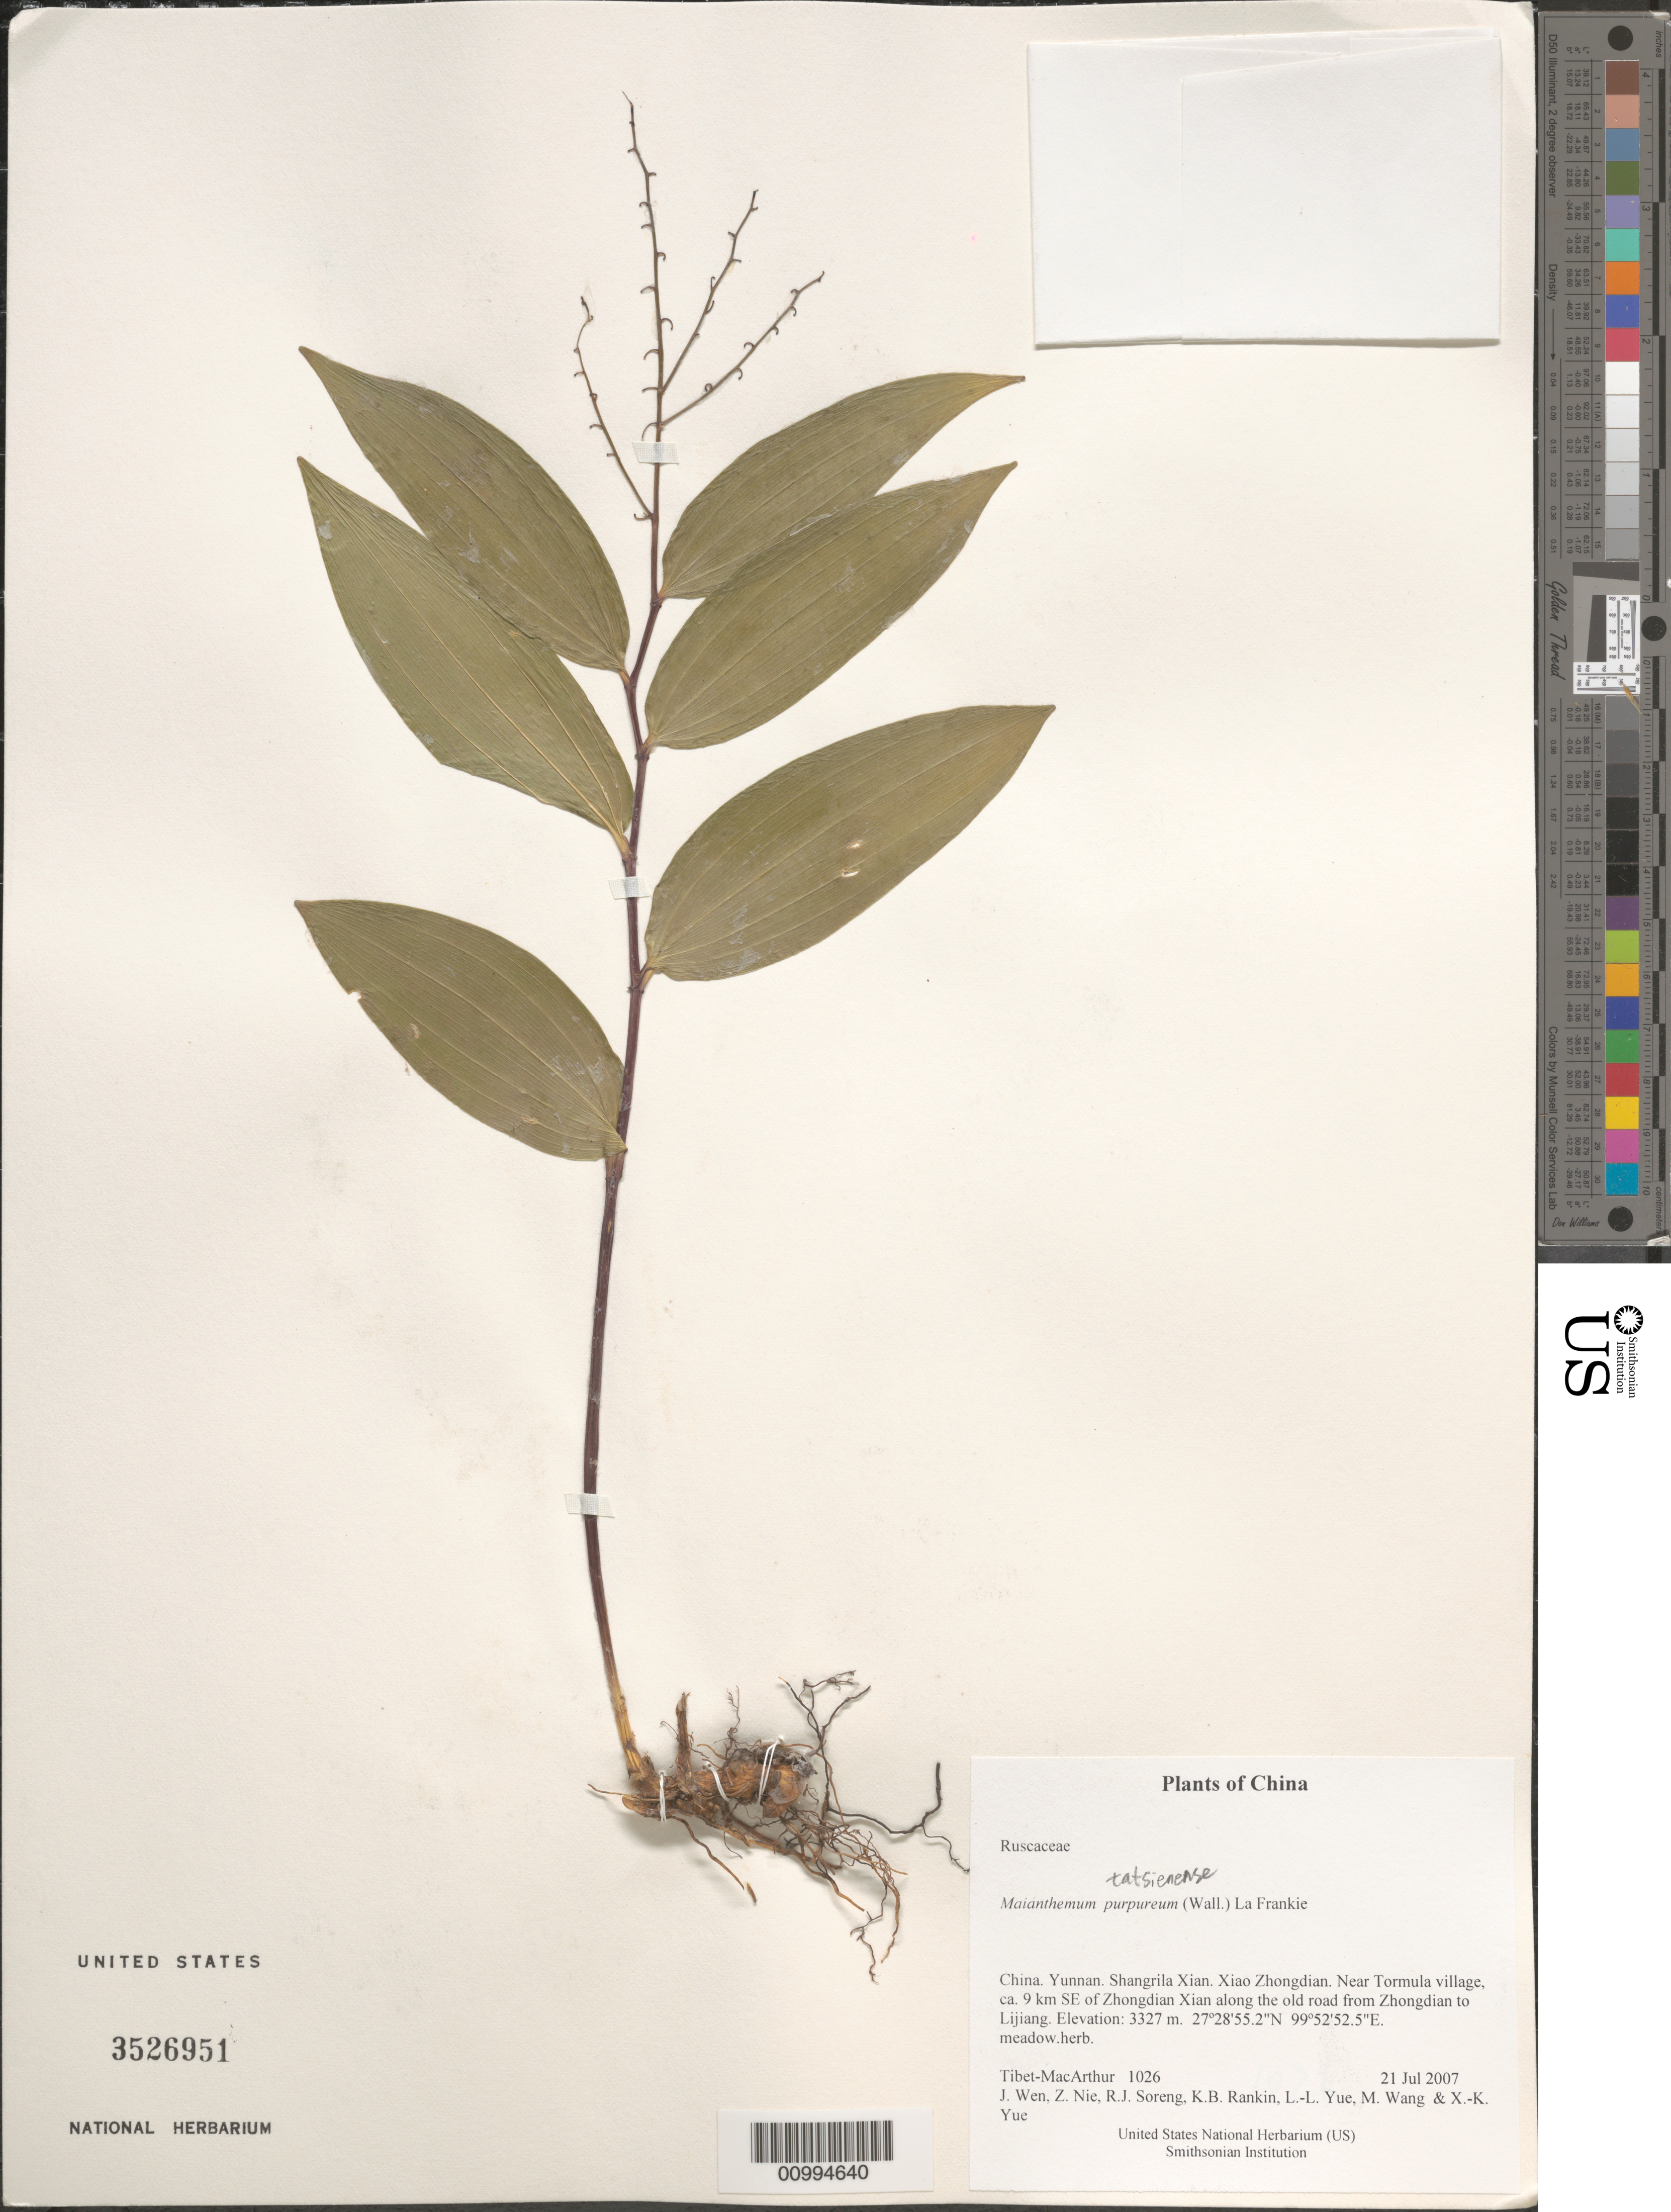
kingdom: Plantae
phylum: Tracheophyta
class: Liliopsida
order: Asparagales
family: Asparagaceae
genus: Maianthemum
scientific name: Maianthemum purpureum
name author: (Wall.) LaFrankie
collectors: Tibet-MacArthur, J. Wen, Z. Nie, R. J. Soreng, K. Rankin, L. Yue, M. Wang & X. Yue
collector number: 1026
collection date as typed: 21 Jul 2007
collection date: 2007-07-21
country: China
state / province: Yunnan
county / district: Shangrila Xian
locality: Xiao Zhongdian. Near Tormula village, ca. 9 km SE of Zhongdian Xian along the old road from Zhongdian to Lijiang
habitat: meadow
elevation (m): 3327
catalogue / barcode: US 3526951